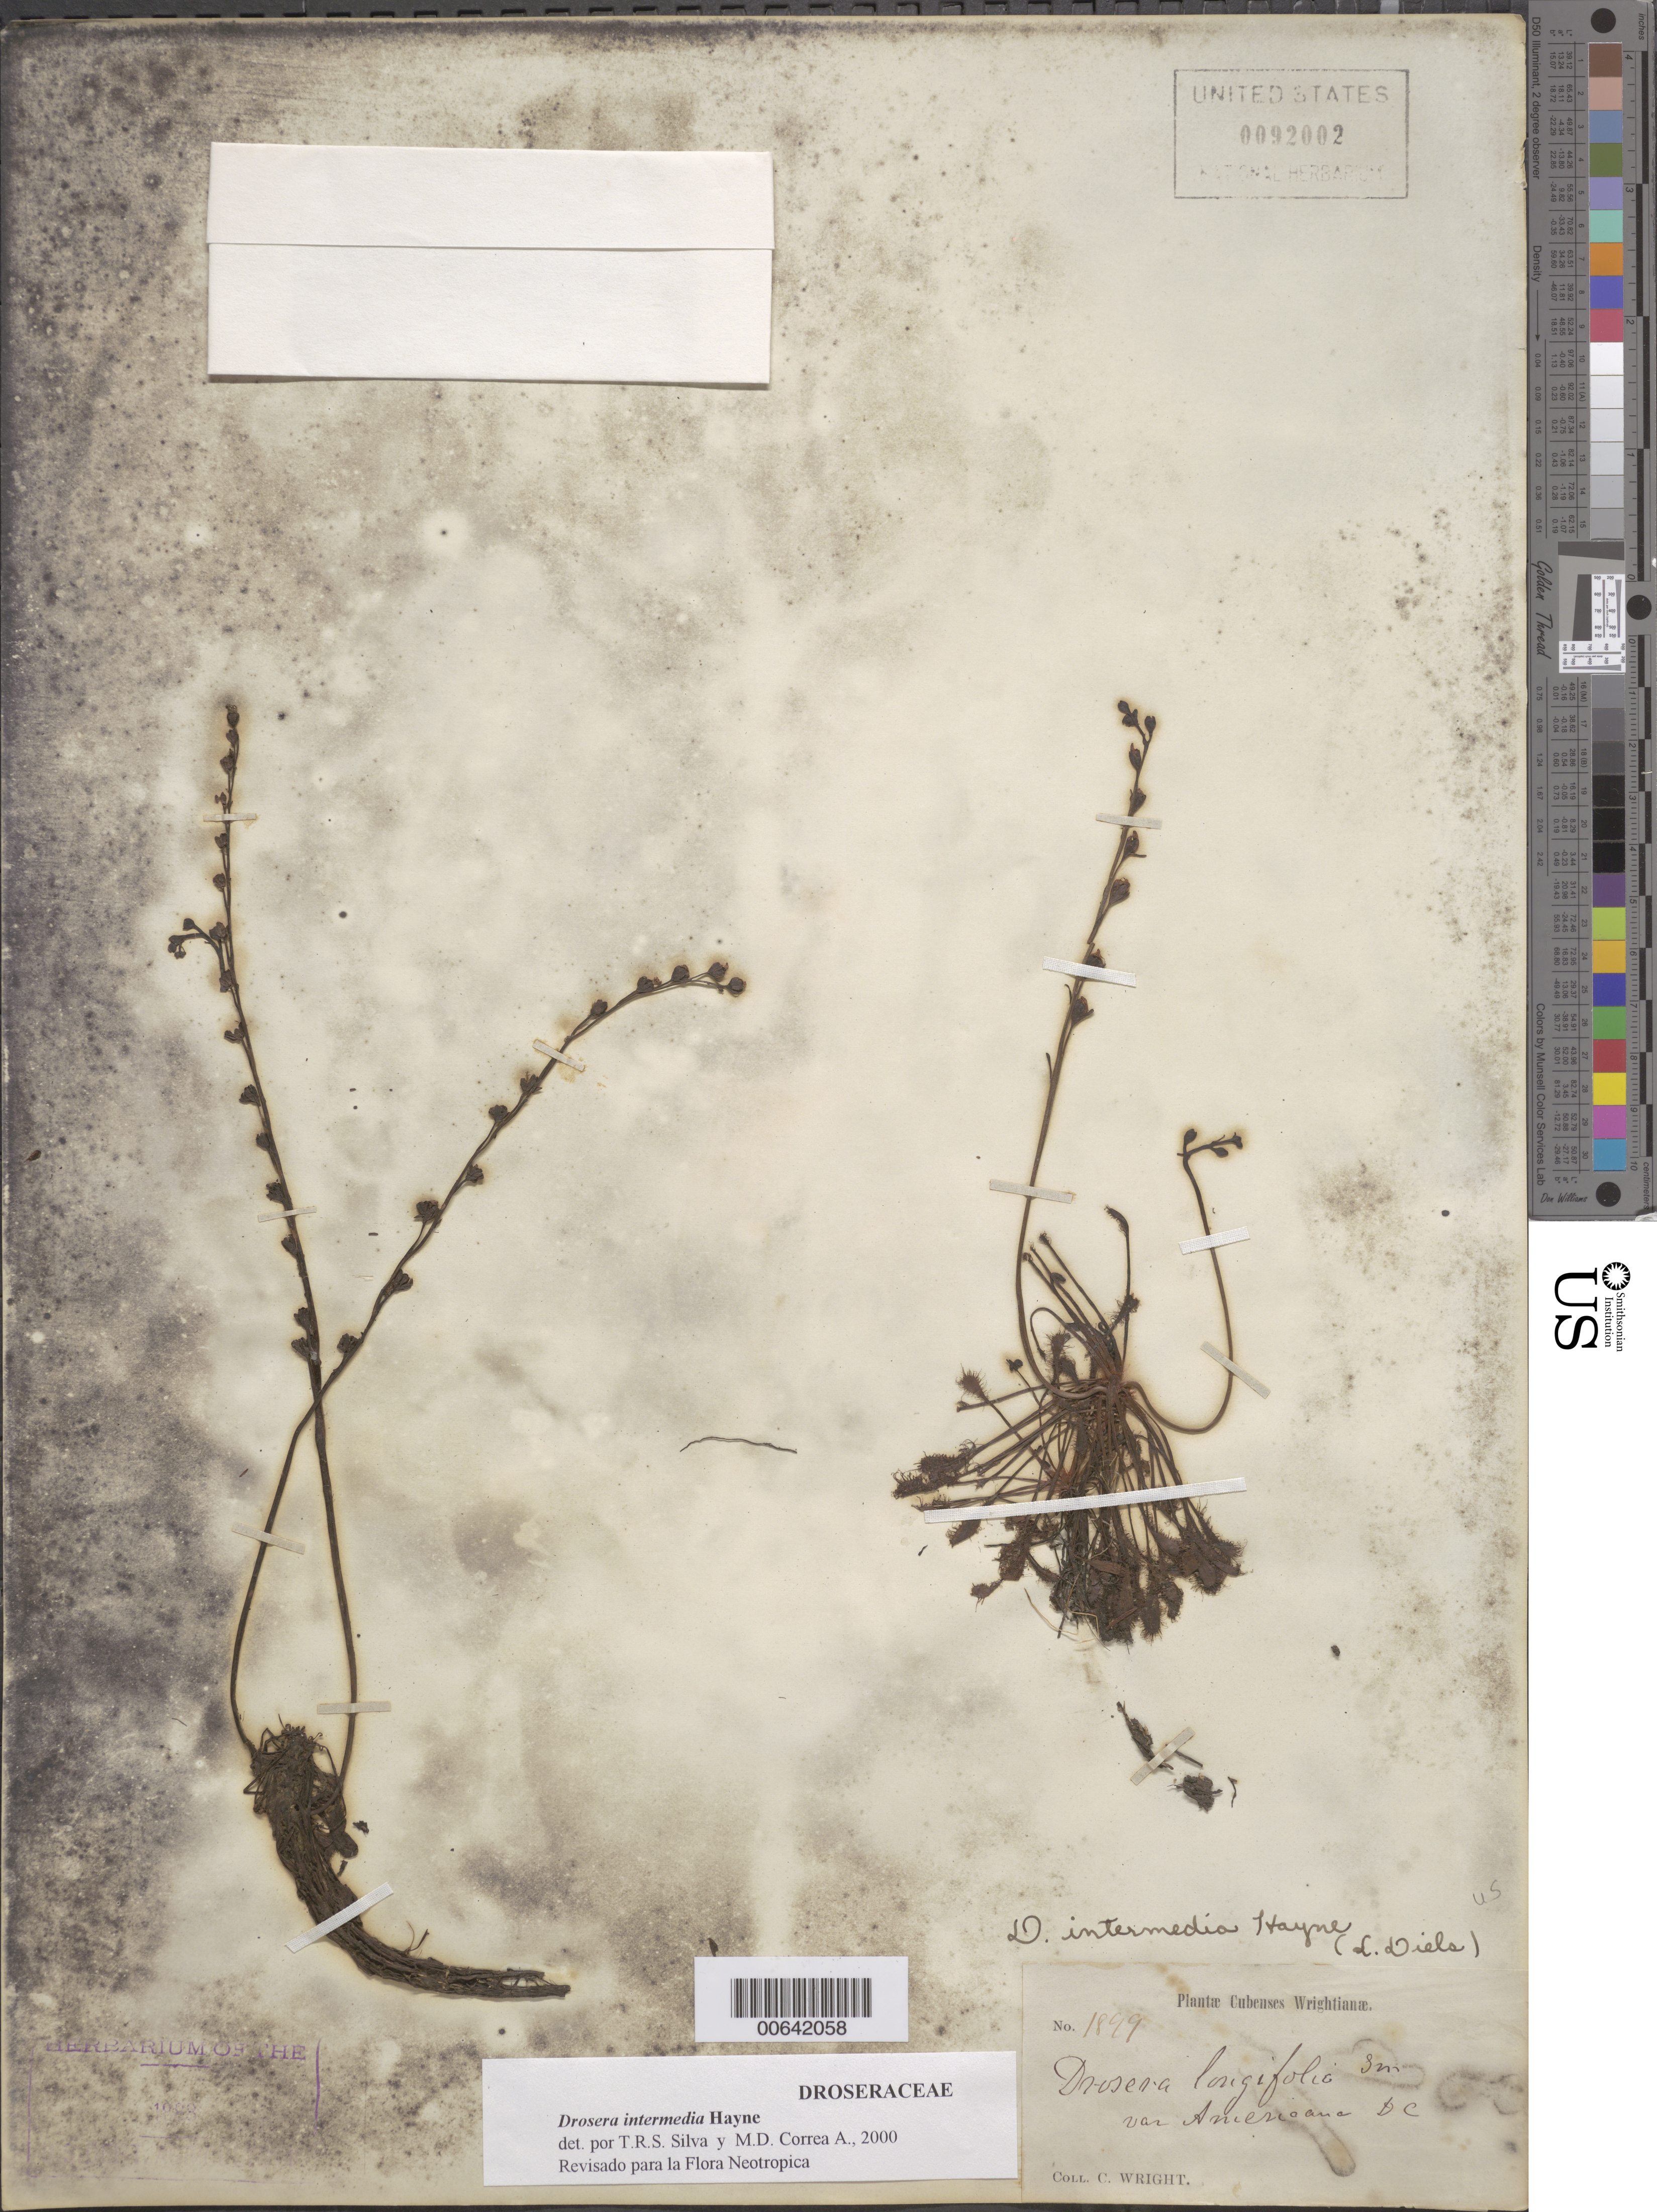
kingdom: Plantae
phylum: Tracheophyta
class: Magnoliopsida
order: Caryophyllales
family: Droseraceae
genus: Drosera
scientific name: Drosera intermedia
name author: Hayne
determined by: Silva, T. R. S. & Correa A. , M. D.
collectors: C. Wright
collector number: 1899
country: Cuba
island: Greater Antilles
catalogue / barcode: US 92002